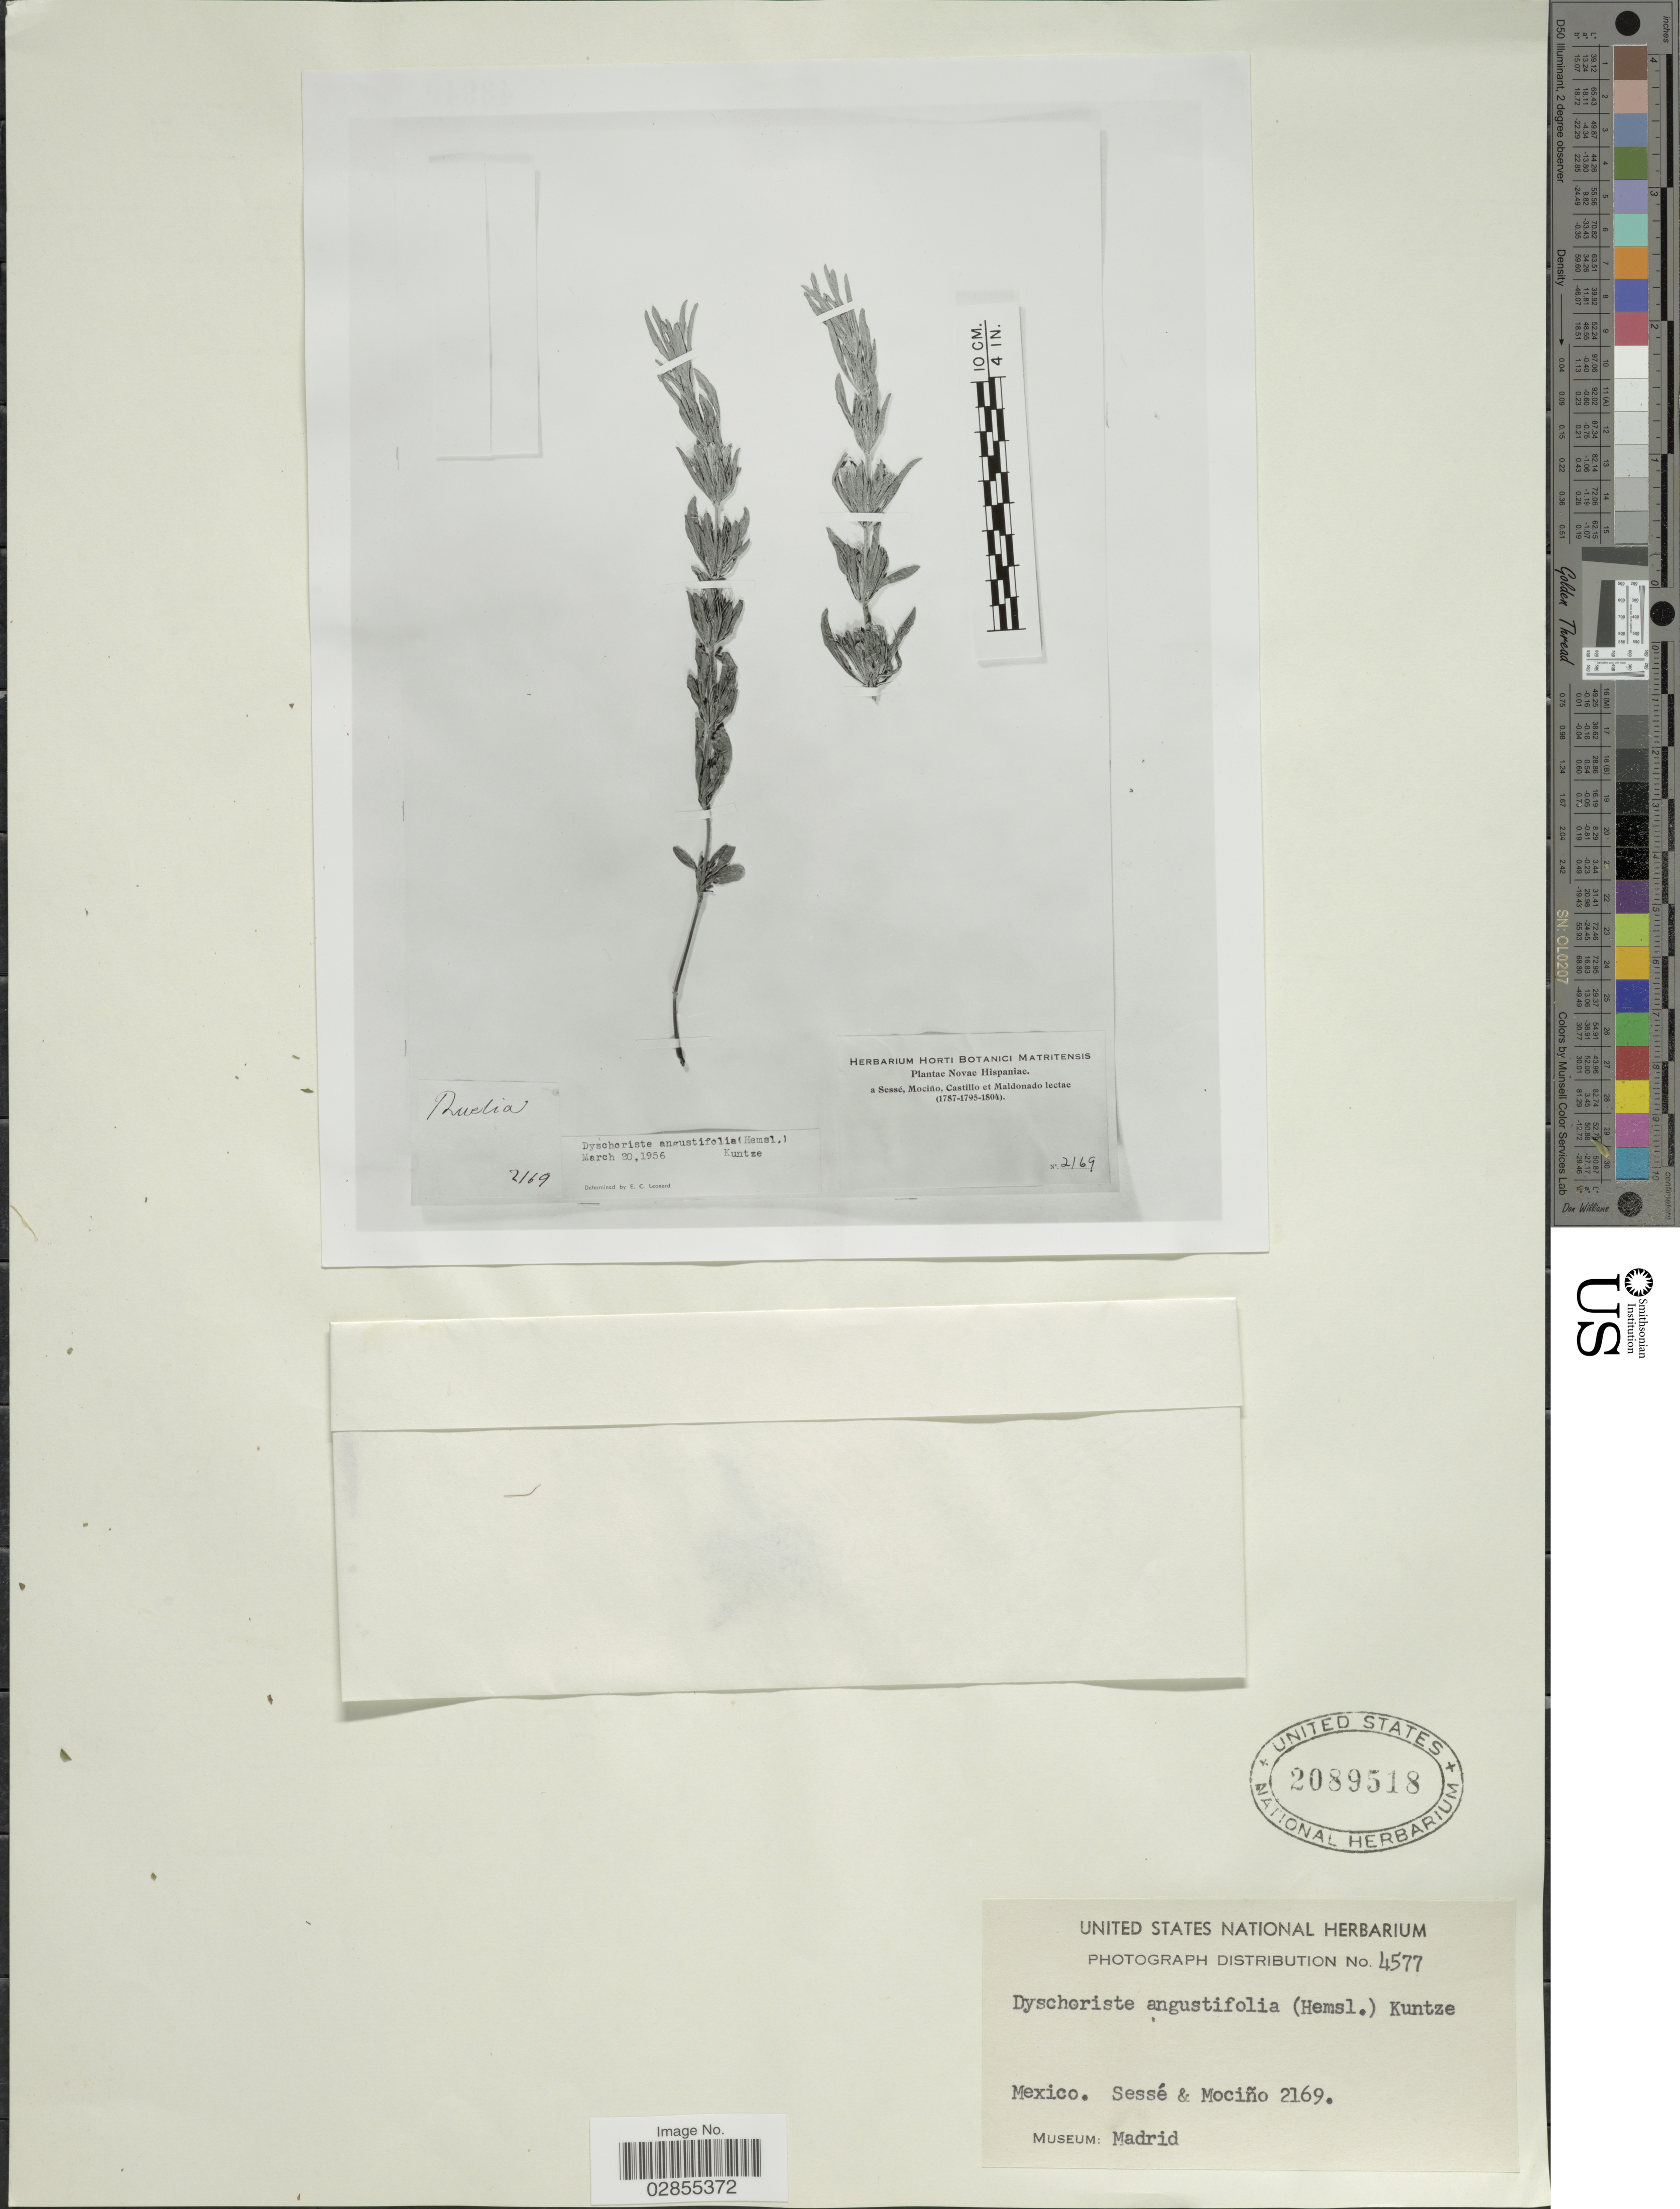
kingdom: Plantae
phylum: Tracheophyta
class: Magnoliopsida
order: Lamiales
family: Acanthaceae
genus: Dyschoriste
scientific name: Dyschoriste augustifolia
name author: Kuntze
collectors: Sessé, --, Mociño, Castillo, -- & Maldonado, --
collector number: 2169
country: Mexico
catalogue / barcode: US 2089518